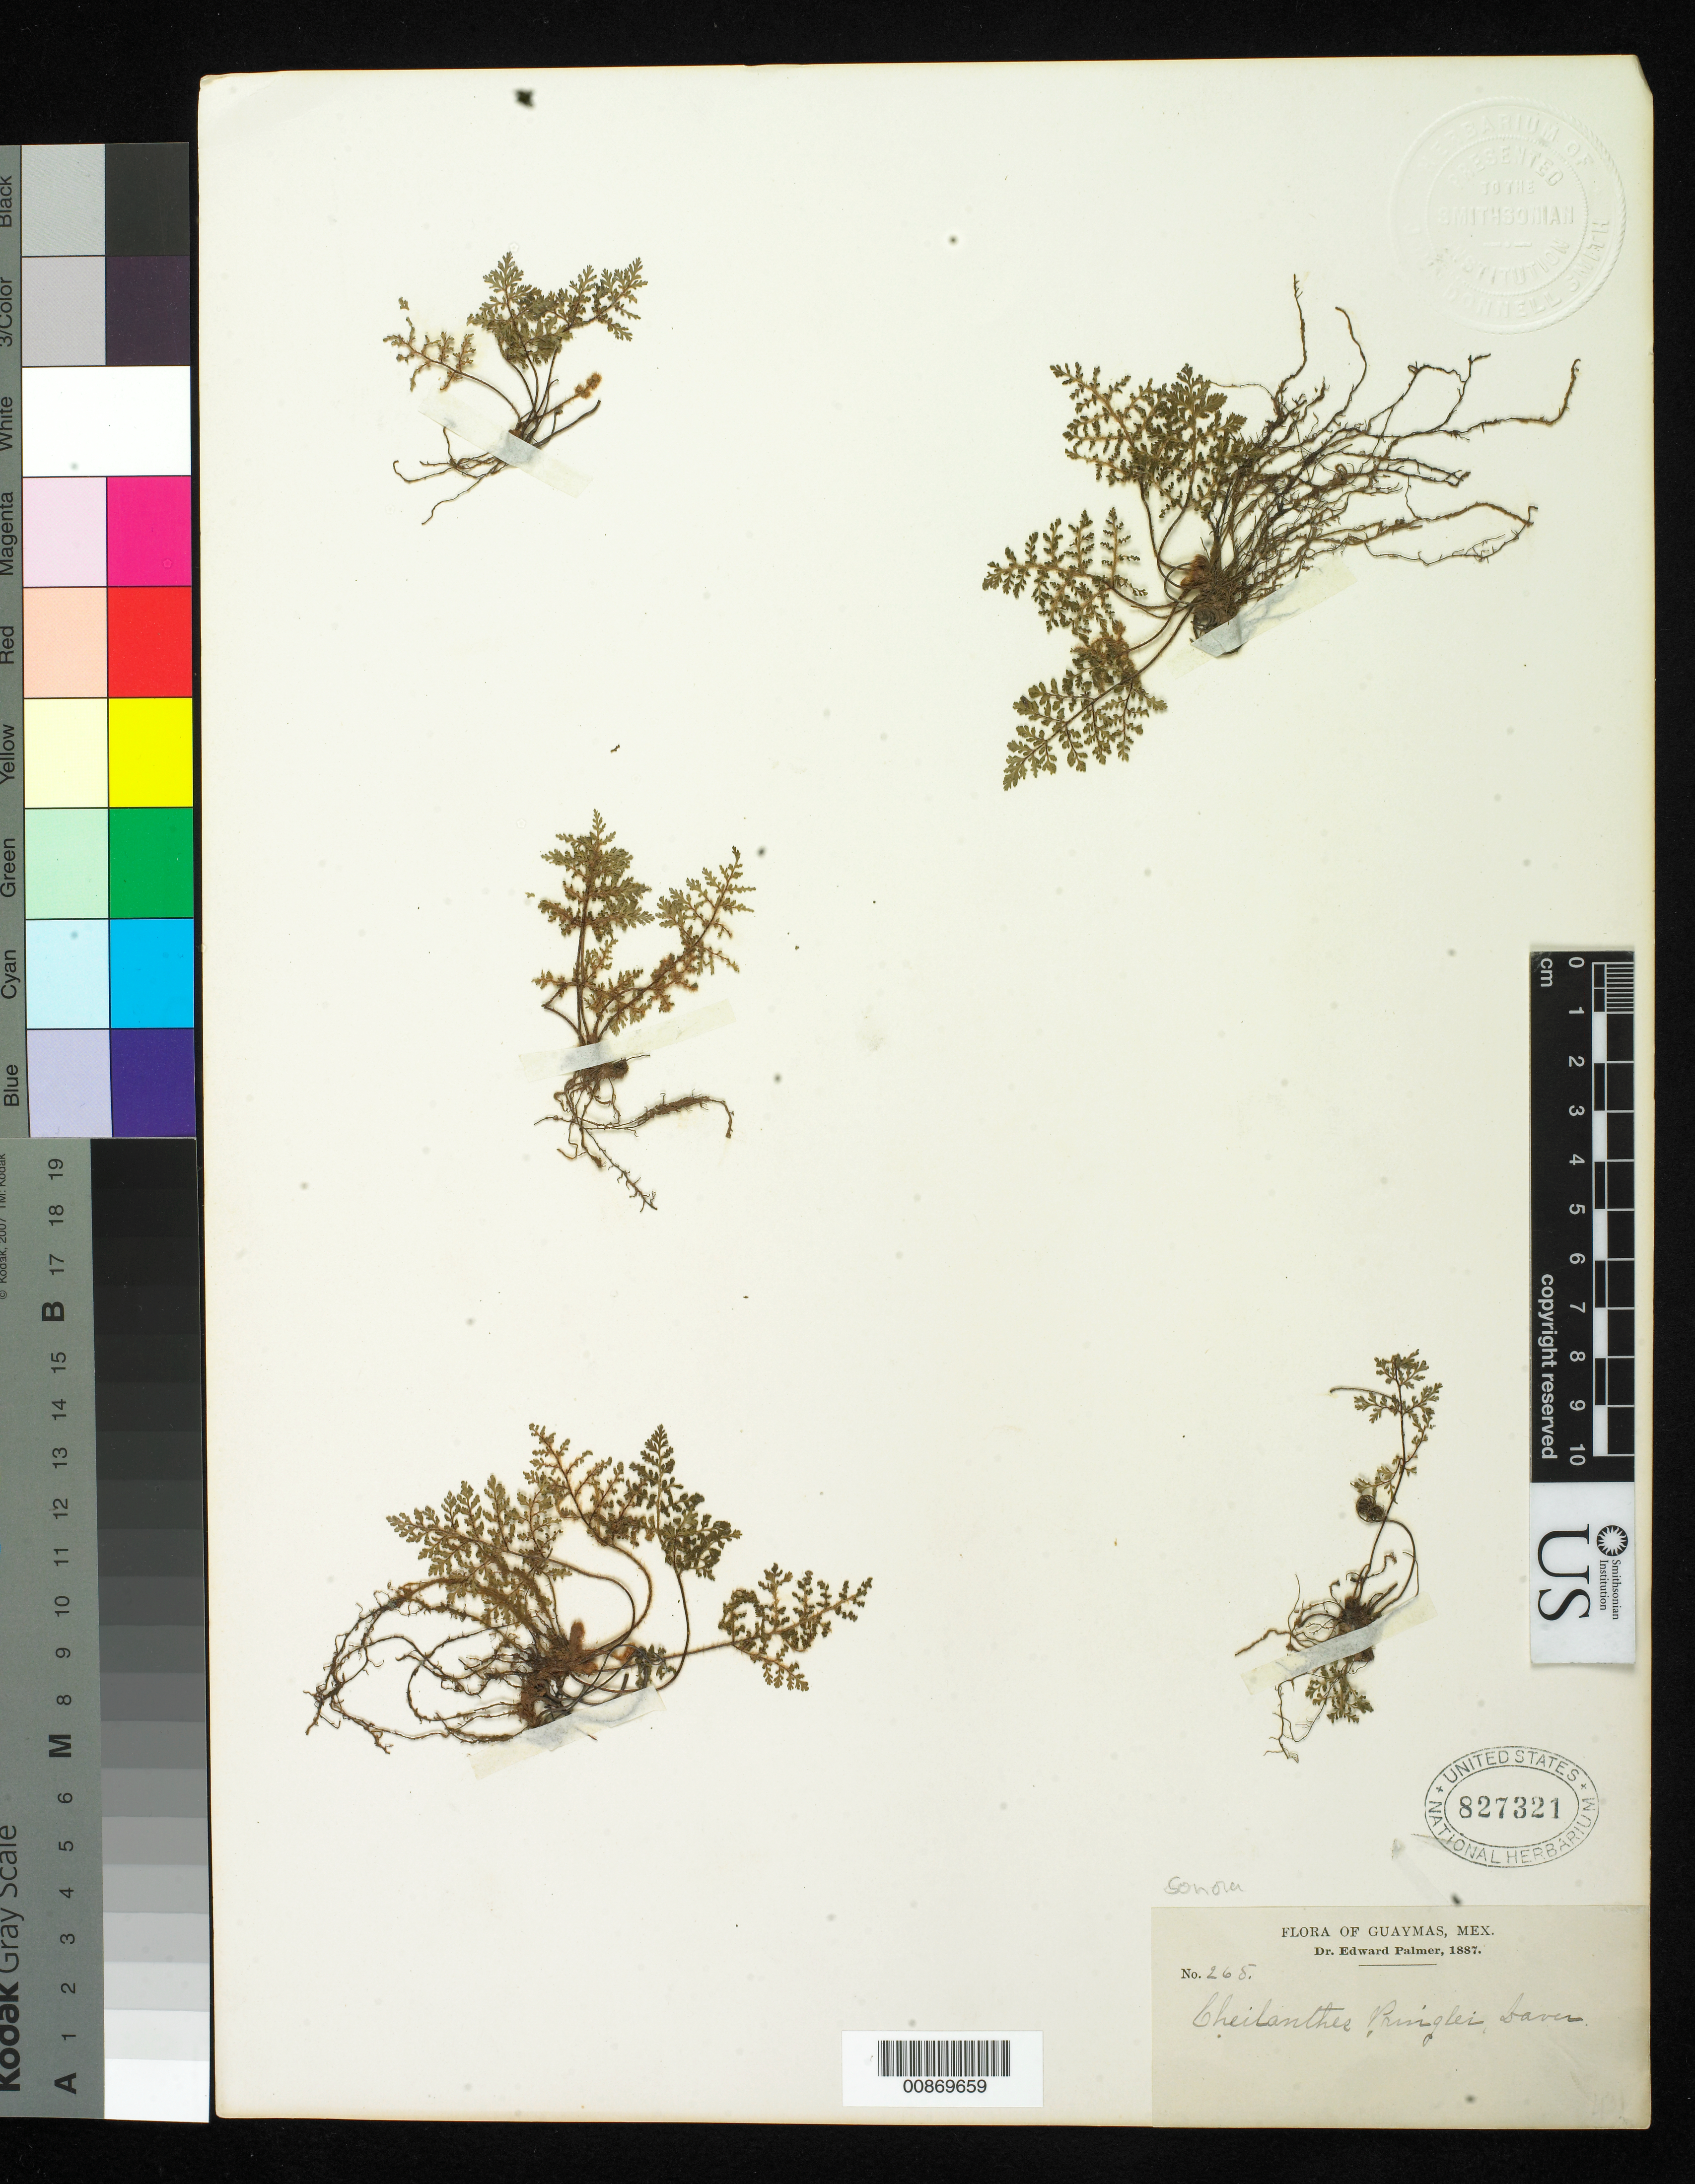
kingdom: Plantae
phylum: Tracheophyta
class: Polypodiopsida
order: Polypodiales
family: Pteridaceae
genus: Myriopteris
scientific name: Myriopteris pringlei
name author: (Davenp.) Grusz & Windham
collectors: E. Palmer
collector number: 265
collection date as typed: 1887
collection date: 1887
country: Mexico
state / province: Sonora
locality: Guaymas, Sonora.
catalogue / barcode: US 827321